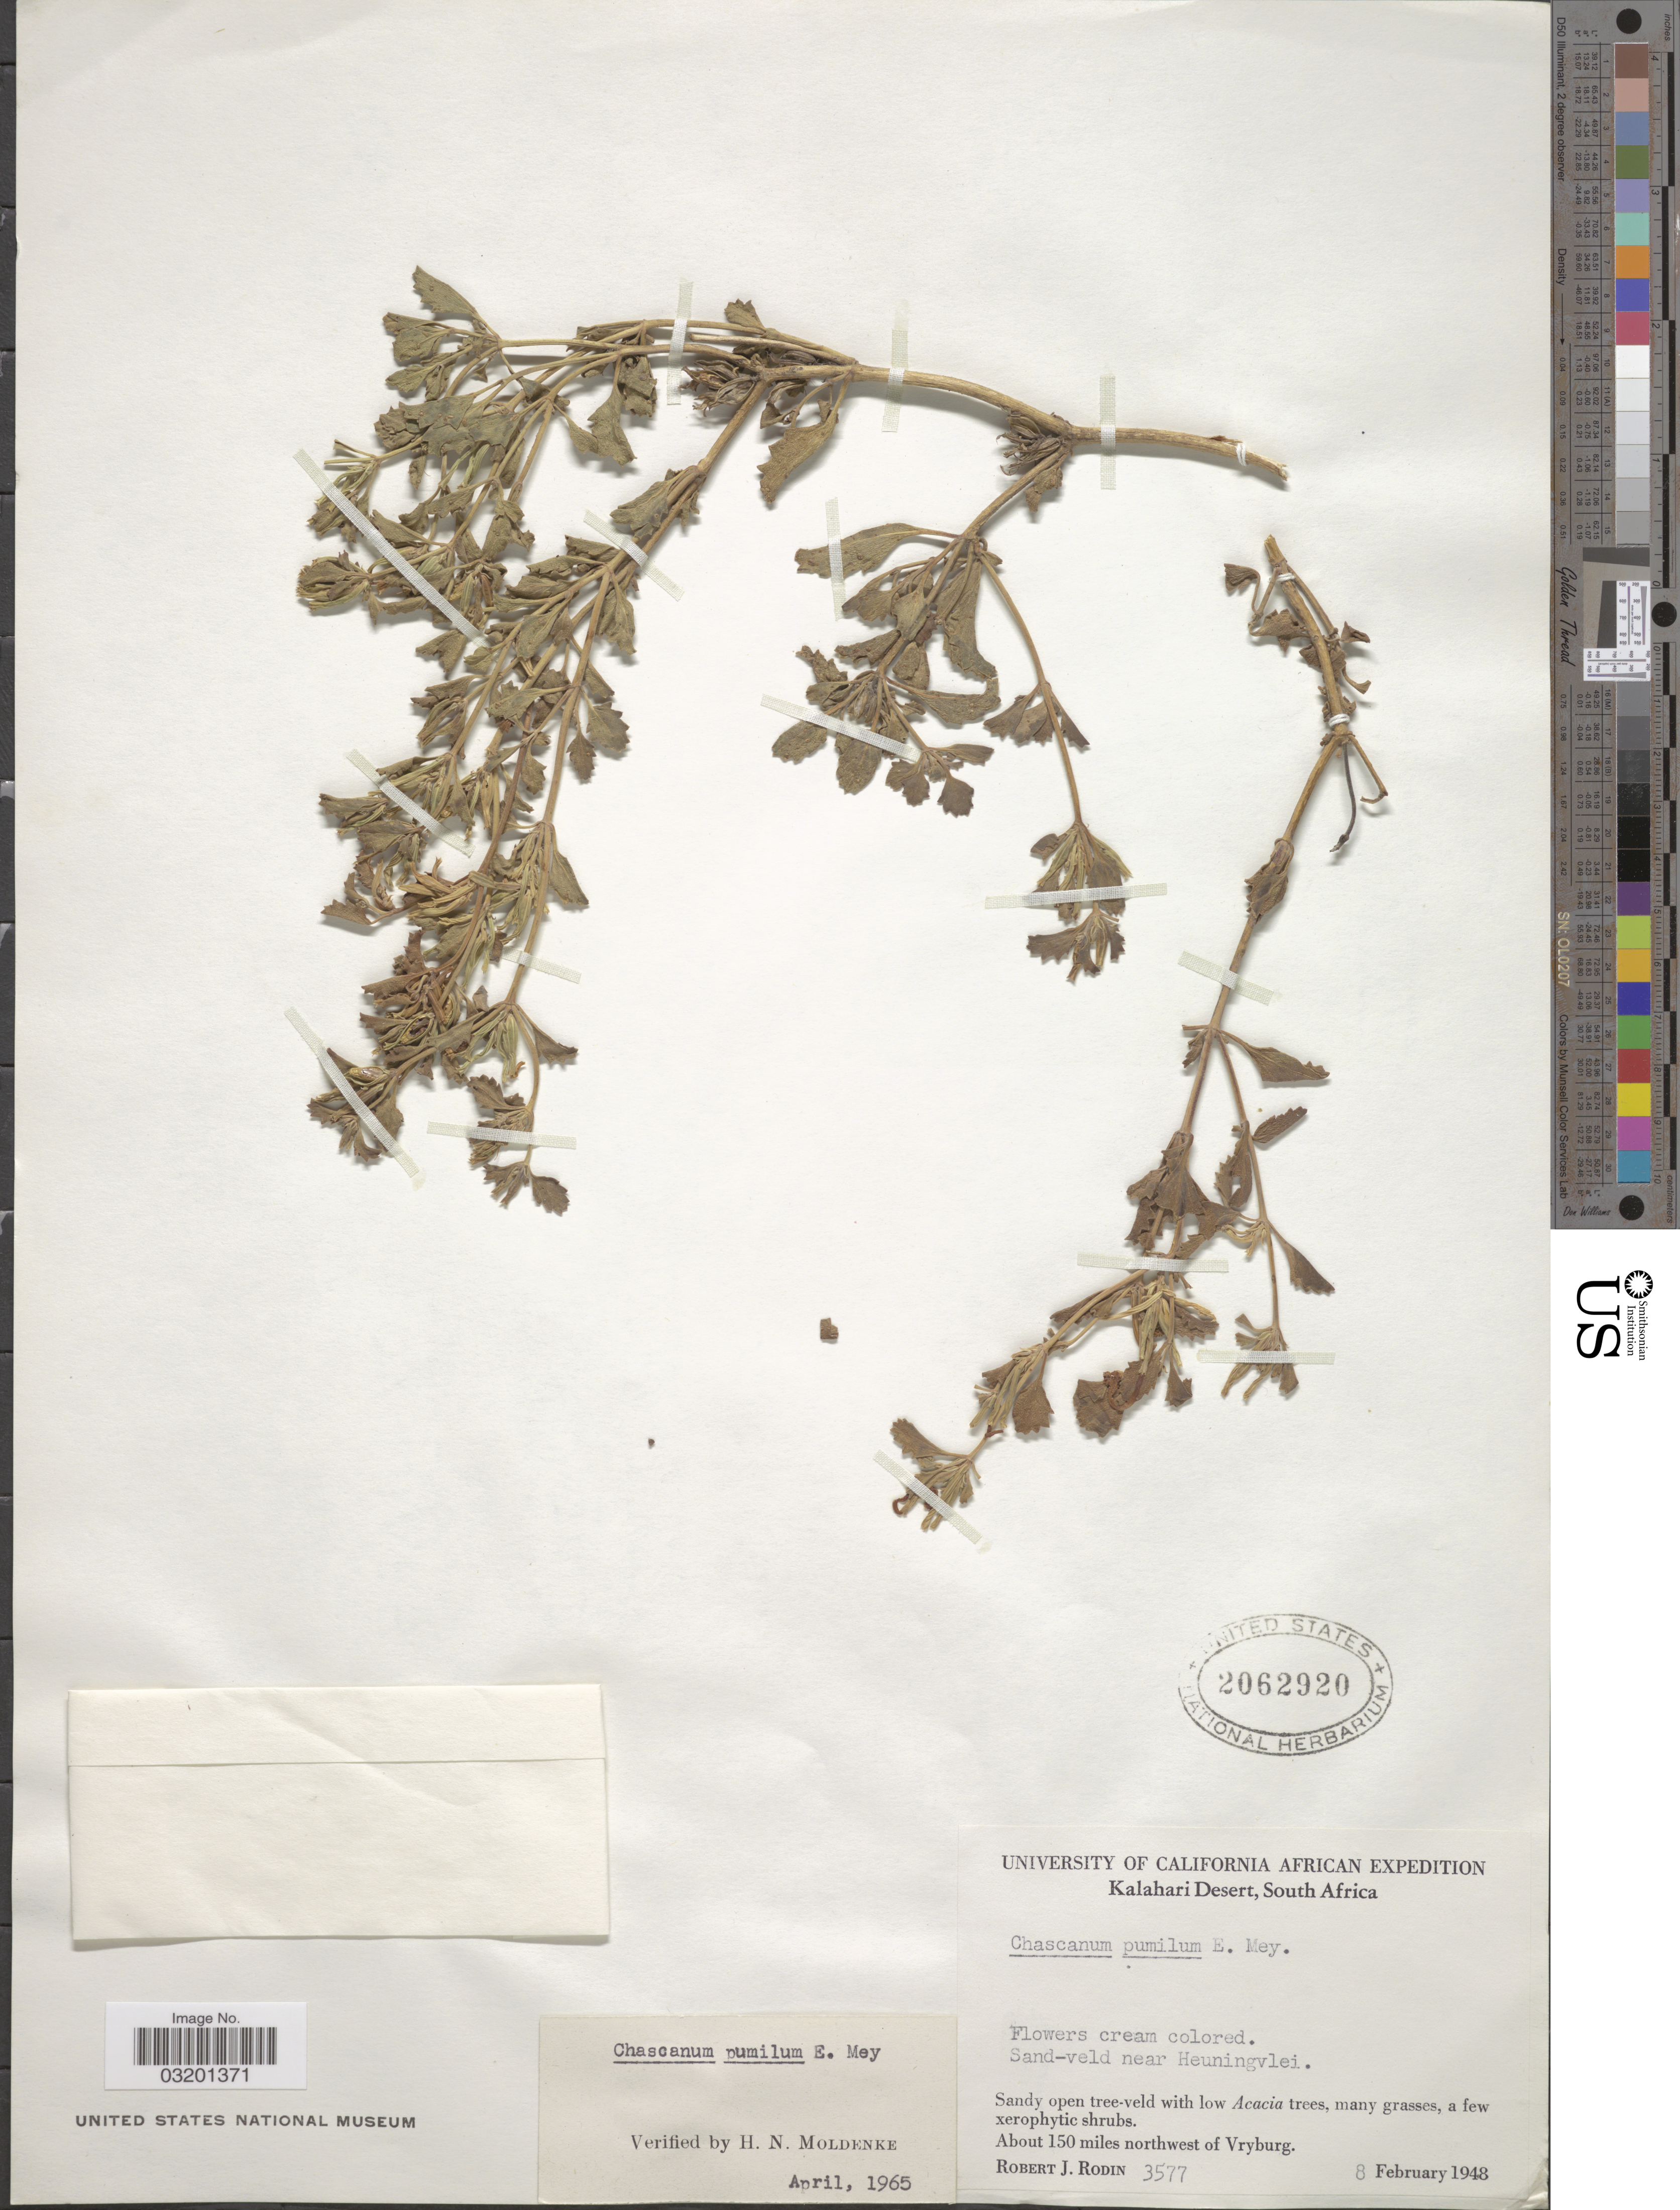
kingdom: Plantae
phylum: Tracheophyta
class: Magnoliopsida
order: Lamiales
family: Verbenaceae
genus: Chascanum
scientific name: Chascanum pumilum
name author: E. Mey.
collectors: R. J. Rodin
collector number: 3577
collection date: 1948-02-08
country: South Africa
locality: Kalahari Desert, Sand-veld near Heuningvlei. About 150 miles northwest of Vryburg.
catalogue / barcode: US 2062920